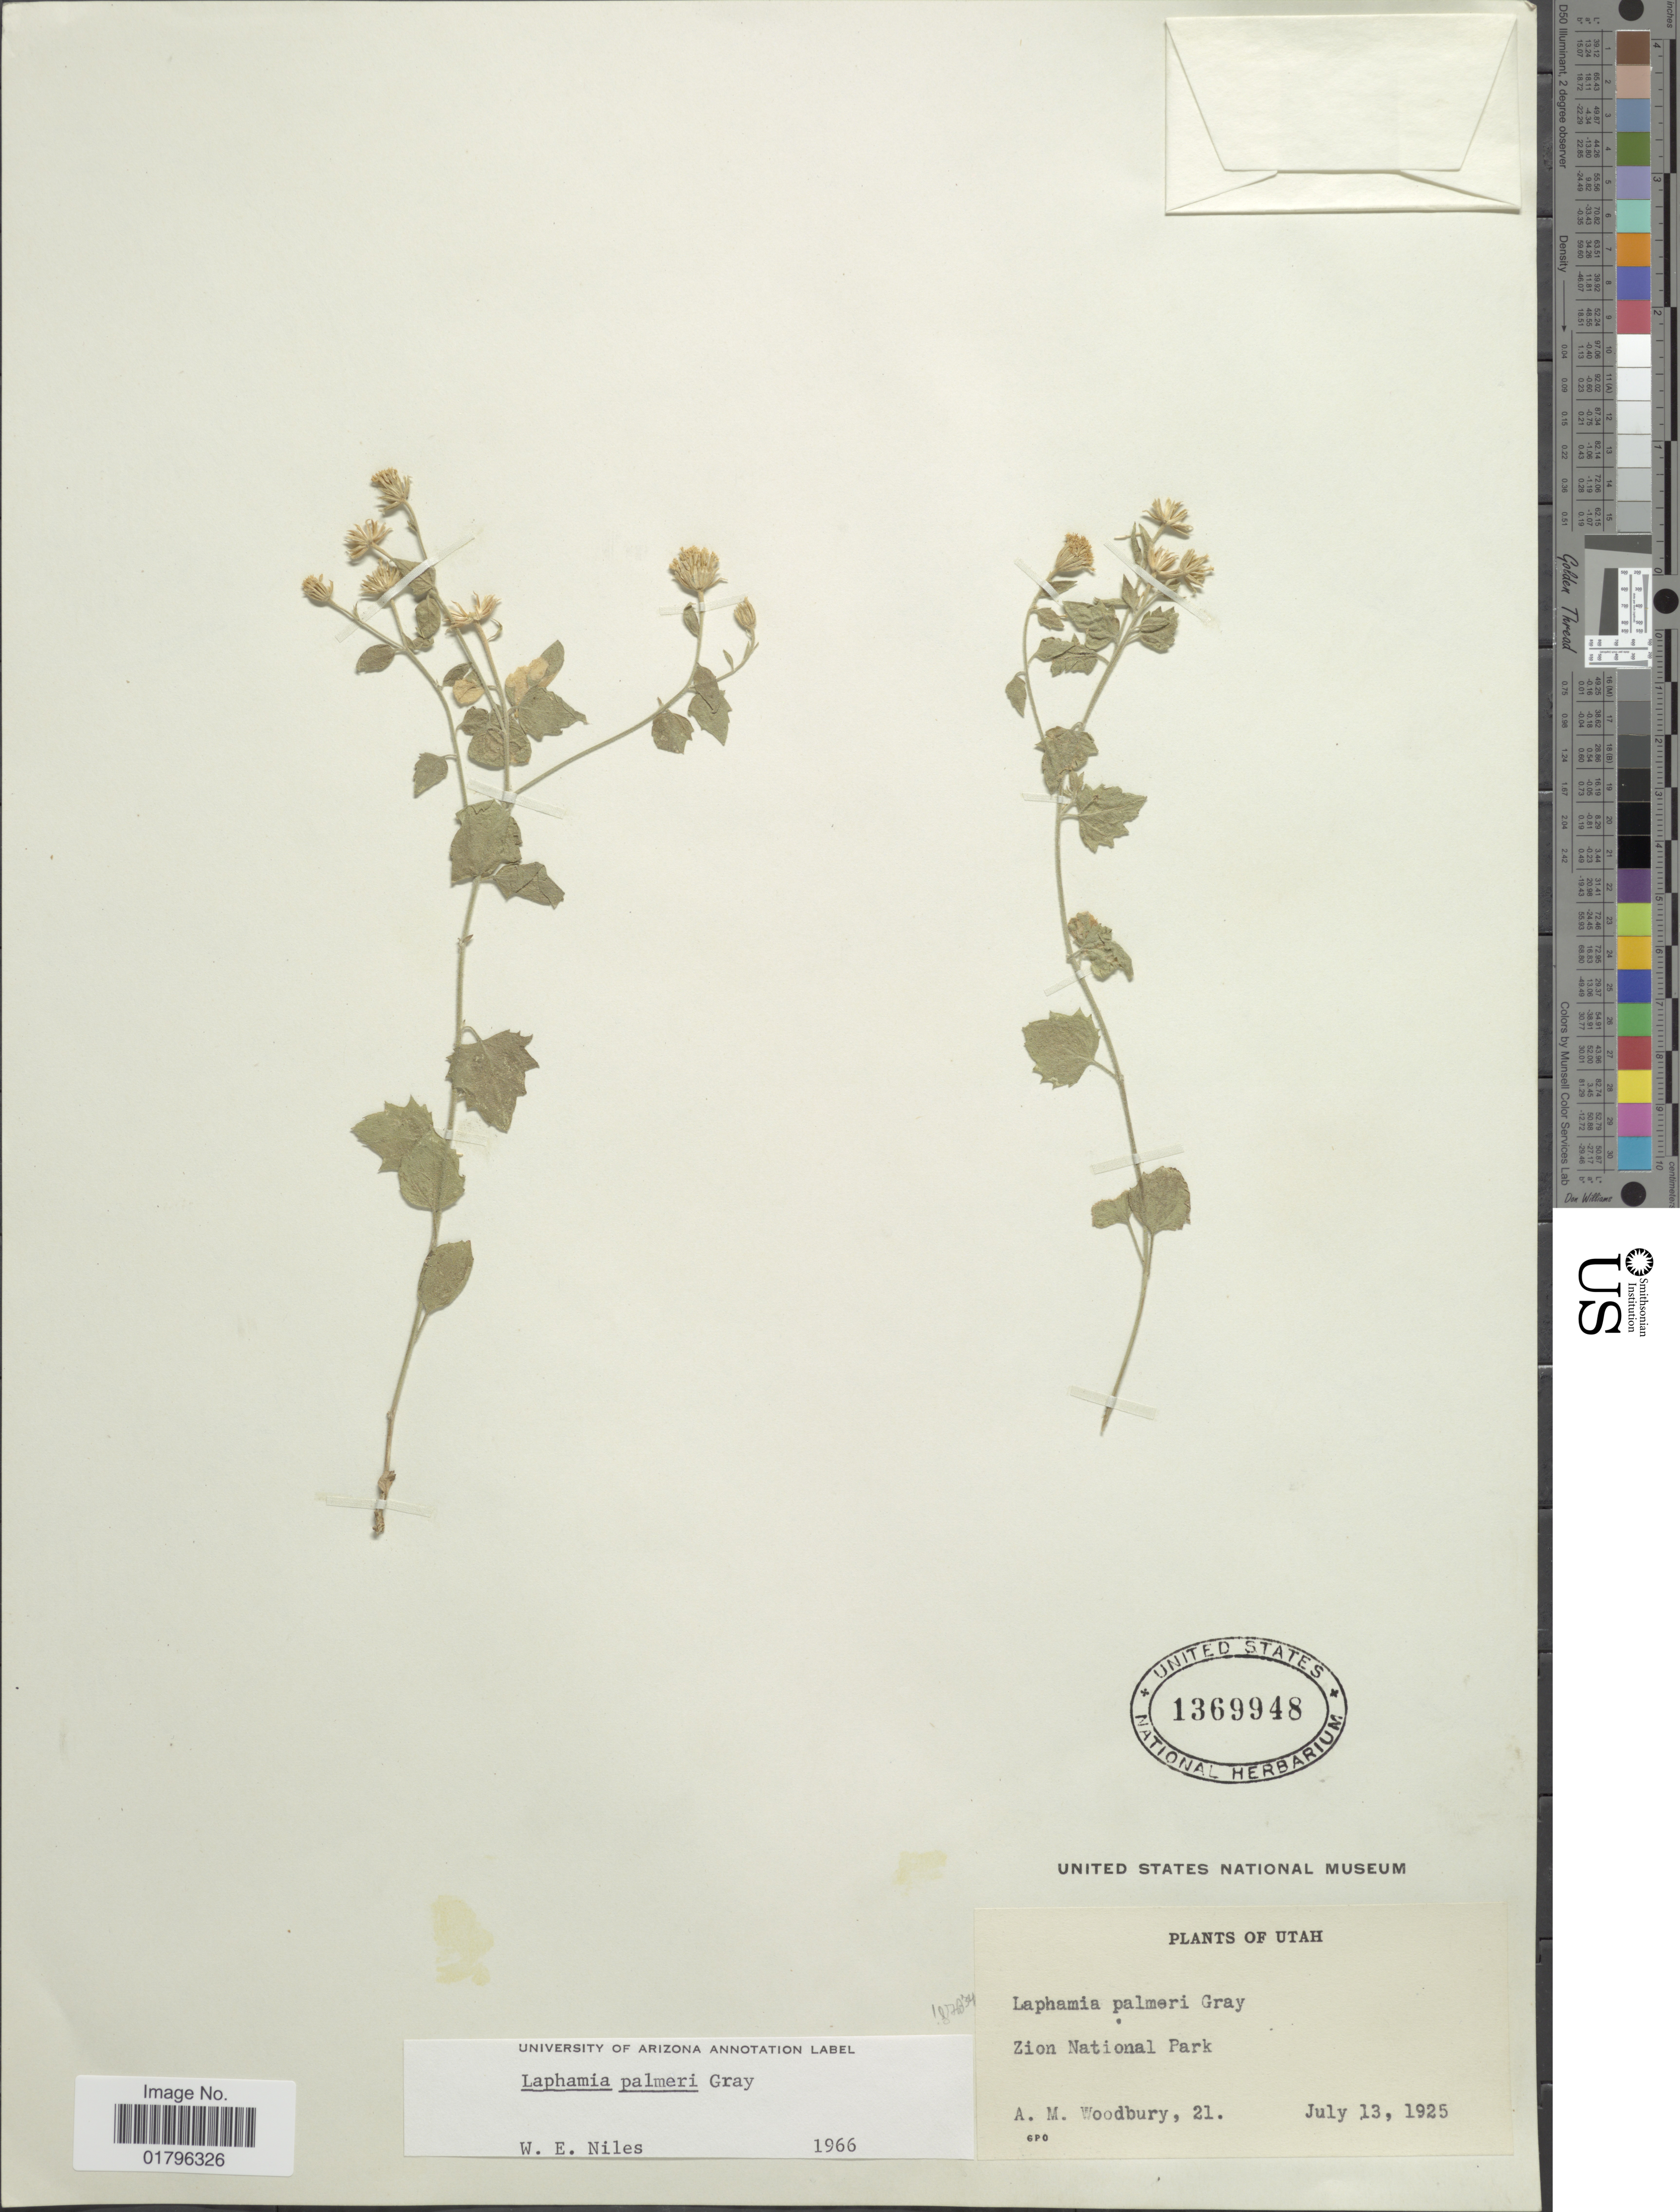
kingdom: Plantae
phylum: Tracheophyta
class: Magnoliopsida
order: Asterales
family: Asteraceae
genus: Perityle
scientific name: Perityle tenella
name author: J.F. Macbr.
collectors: A. M. Woodbury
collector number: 21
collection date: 1925-07-13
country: United States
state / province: Utah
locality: Zion National Park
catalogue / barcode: US 1369948